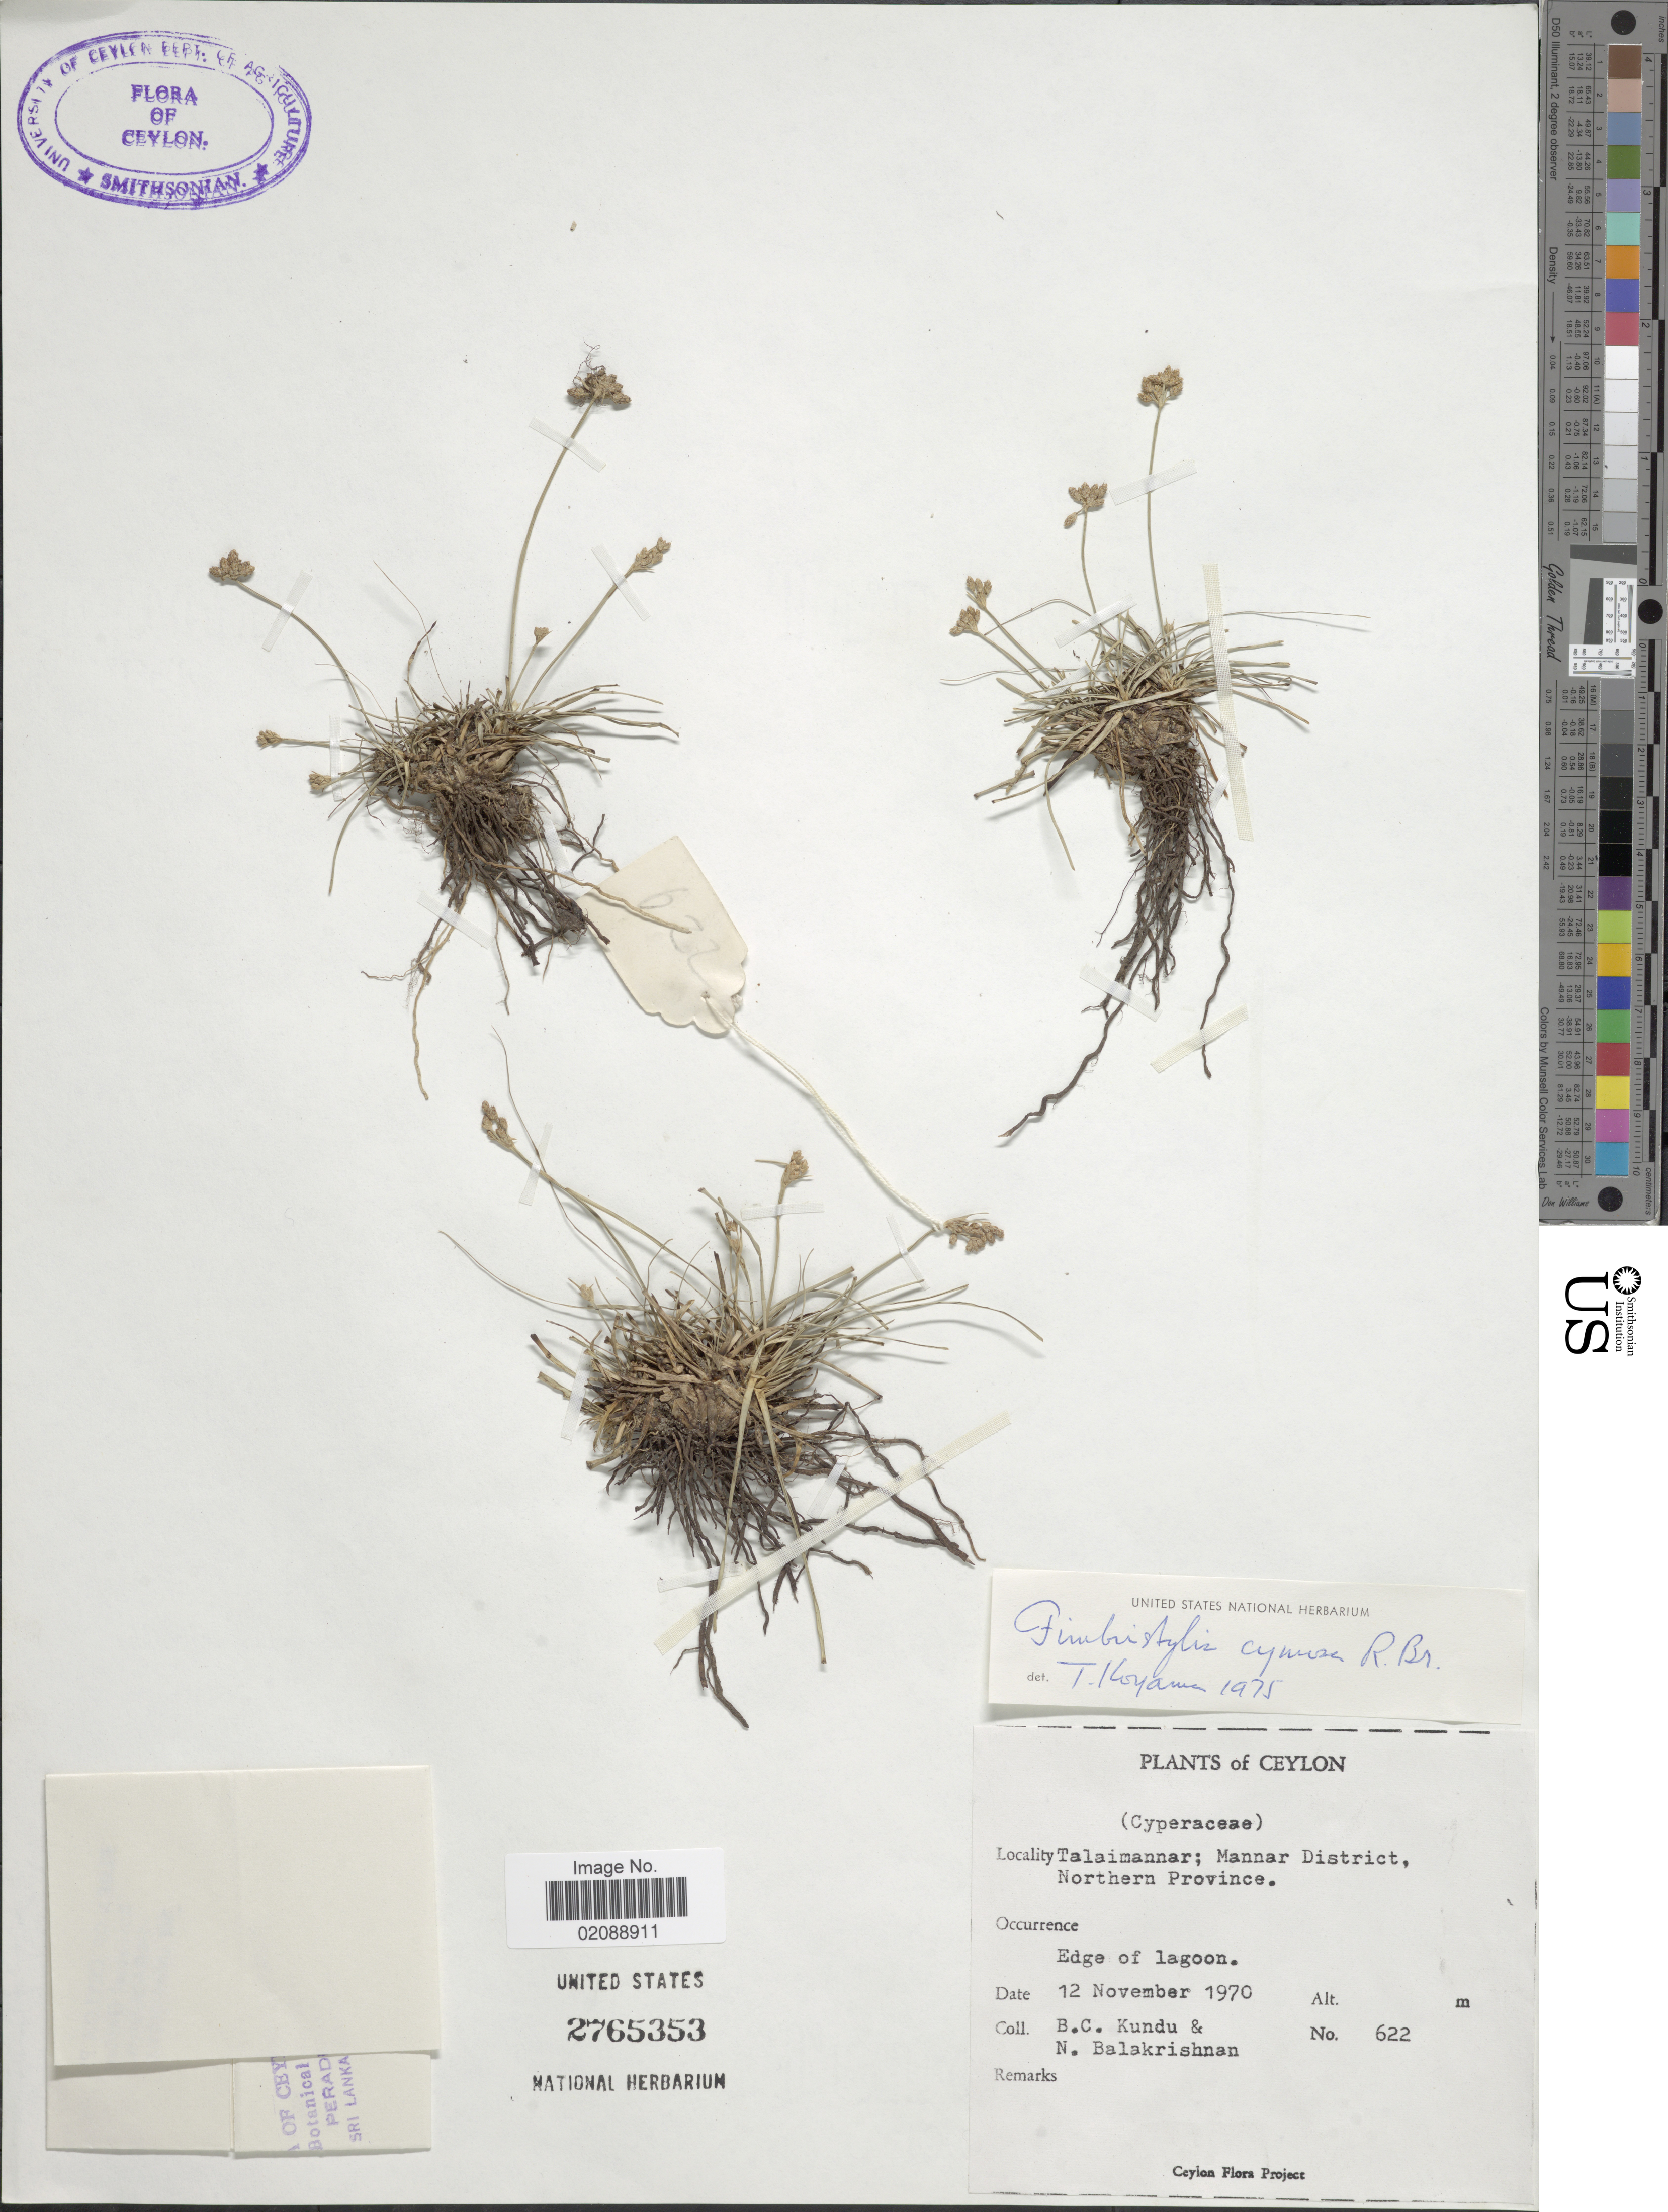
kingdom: Plantae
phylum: Tracheophyta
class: Liliopsida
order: Poales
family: Cyperaceae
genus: Fimbristylis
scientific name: Fimbristylis cymosa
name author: R. Br.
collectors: B. C. Kundu & N. Balakrishnan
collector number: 622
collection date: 1970-11-12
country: Sri Lanka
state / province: Northern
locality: Talaimannar; Mannar District, edge of lagoon.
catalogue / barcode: US 2765353